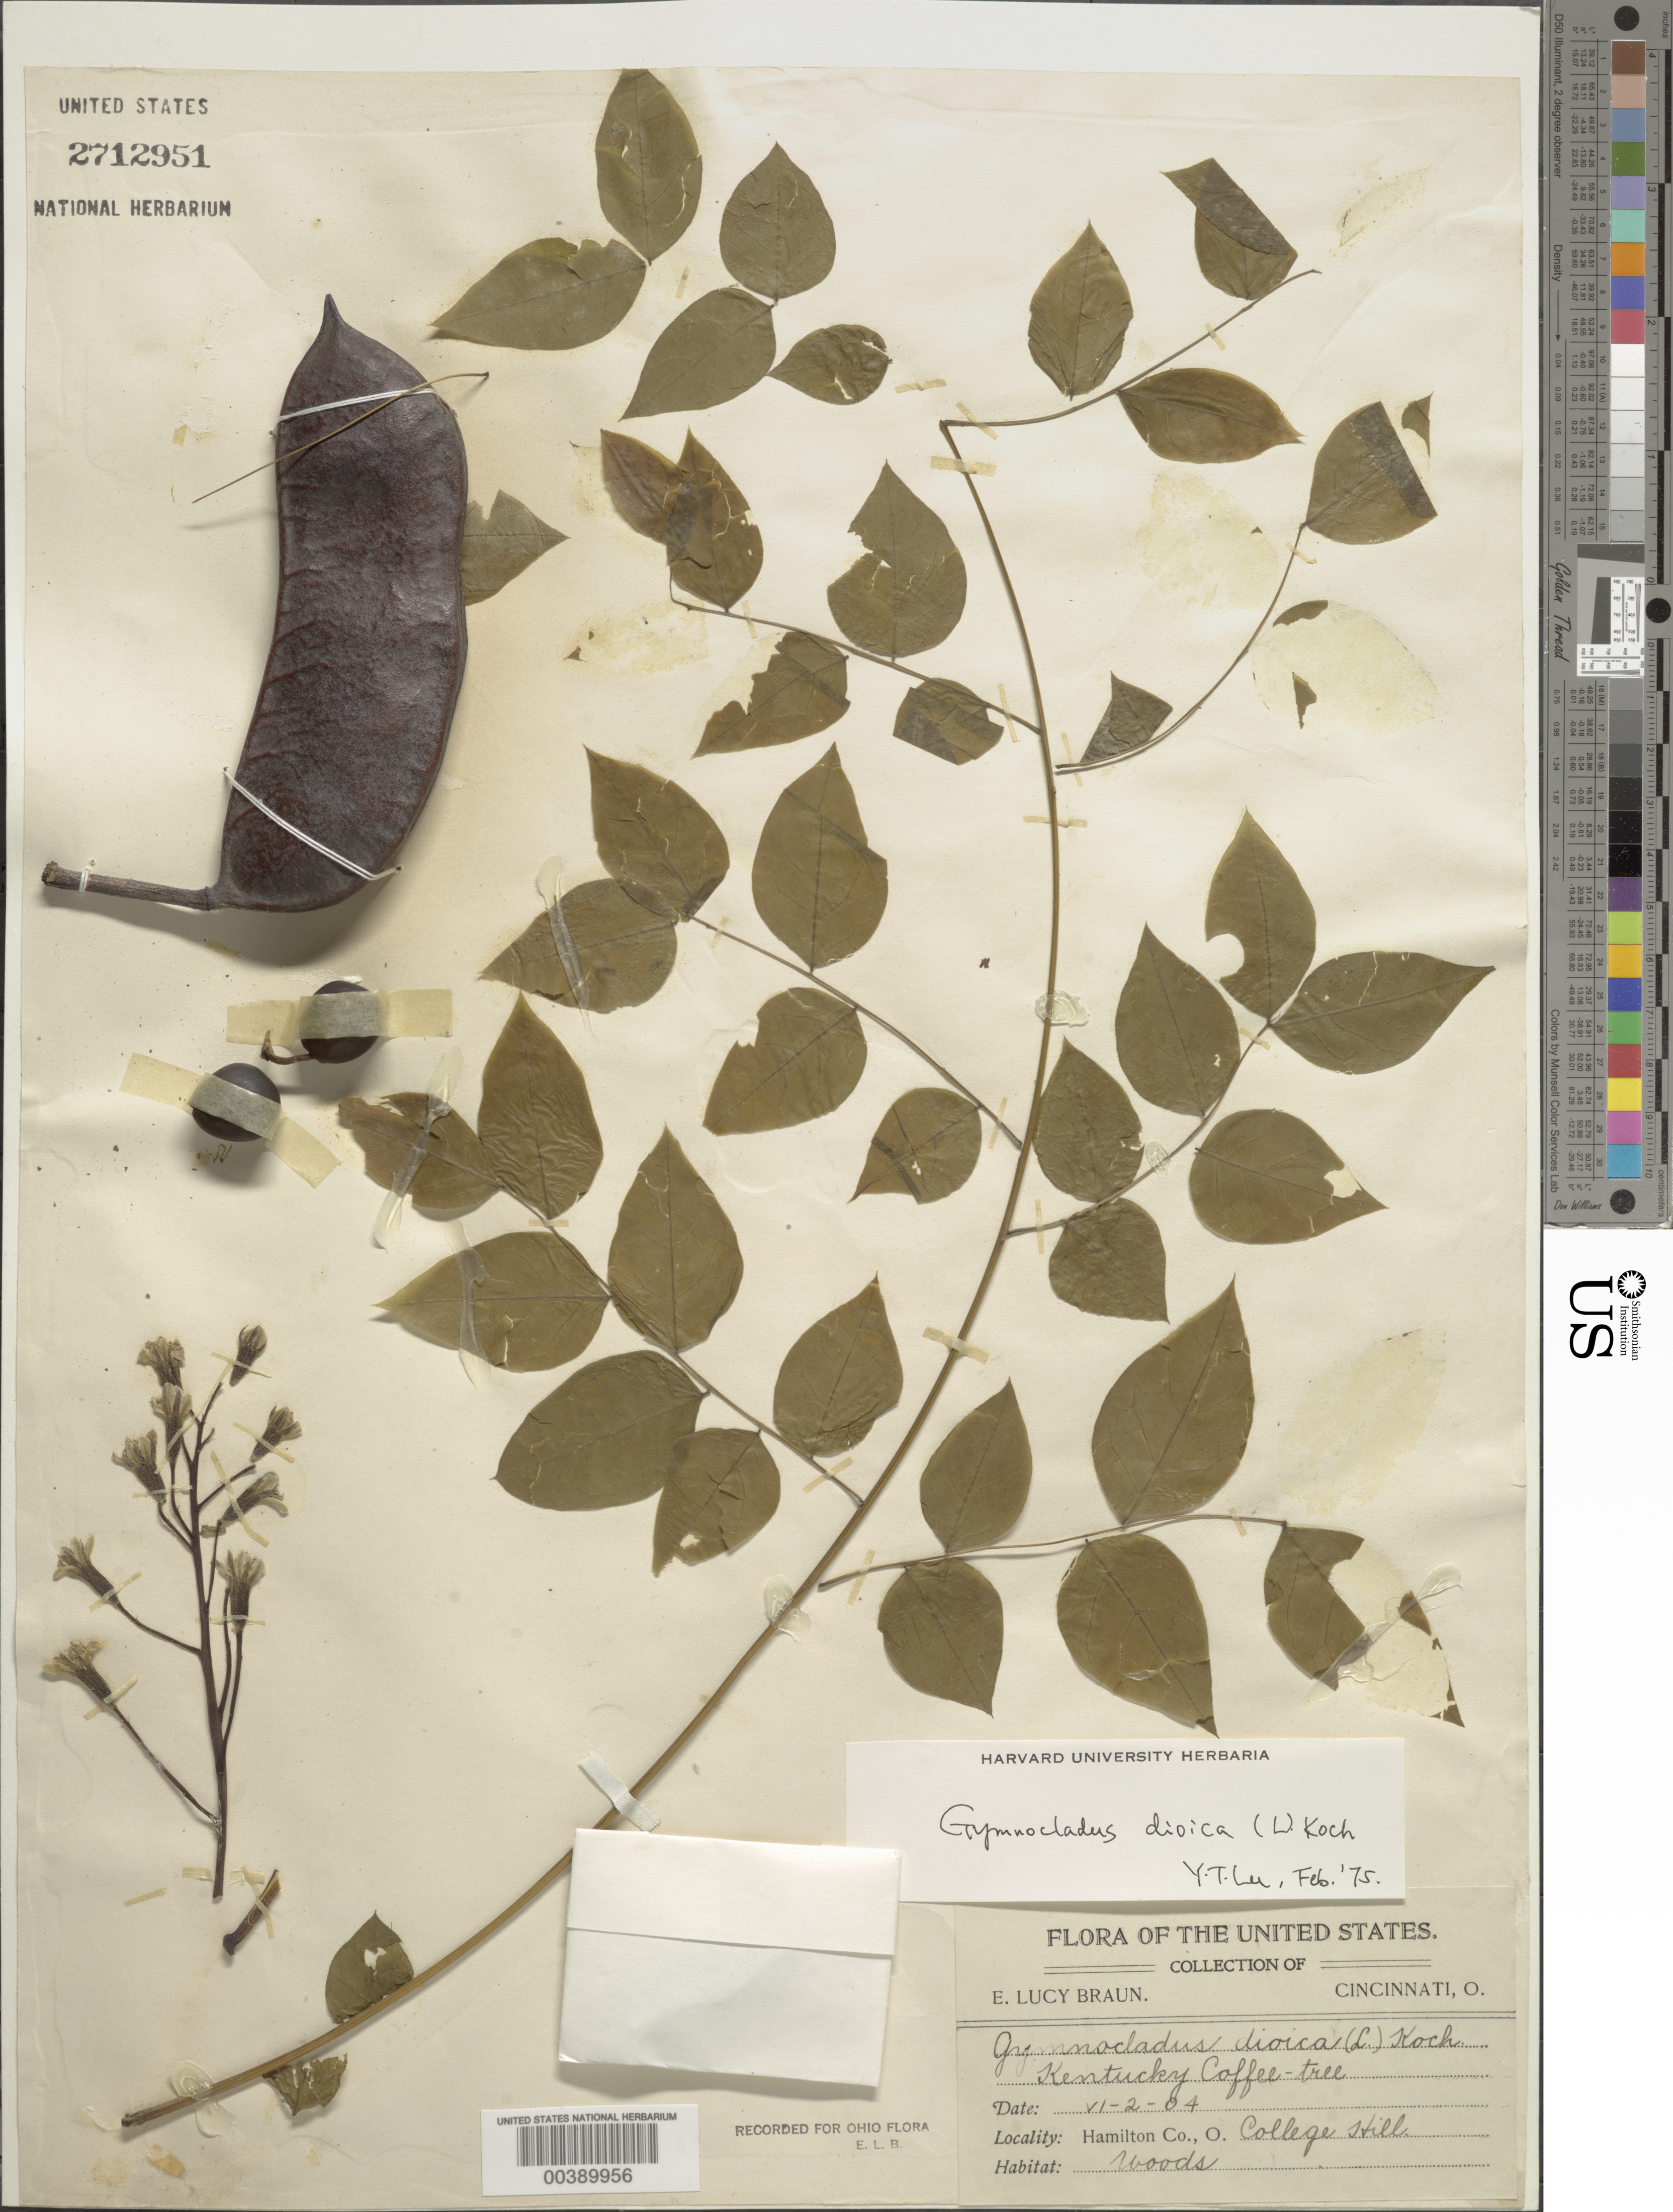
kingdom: Plantae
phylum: Tracheophyta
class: Magnoliopsida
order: Fabales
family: Fabaceae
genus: Gymnocladus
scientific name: Gymnocladus dioicus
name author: (L.) K. Koch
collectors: E. L. Braun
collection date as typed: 02 Jun 1904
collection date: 1904-06-02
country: United States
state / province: Ohio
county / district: Hamilton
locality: College hill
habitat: Woods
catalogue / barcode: US 2712951